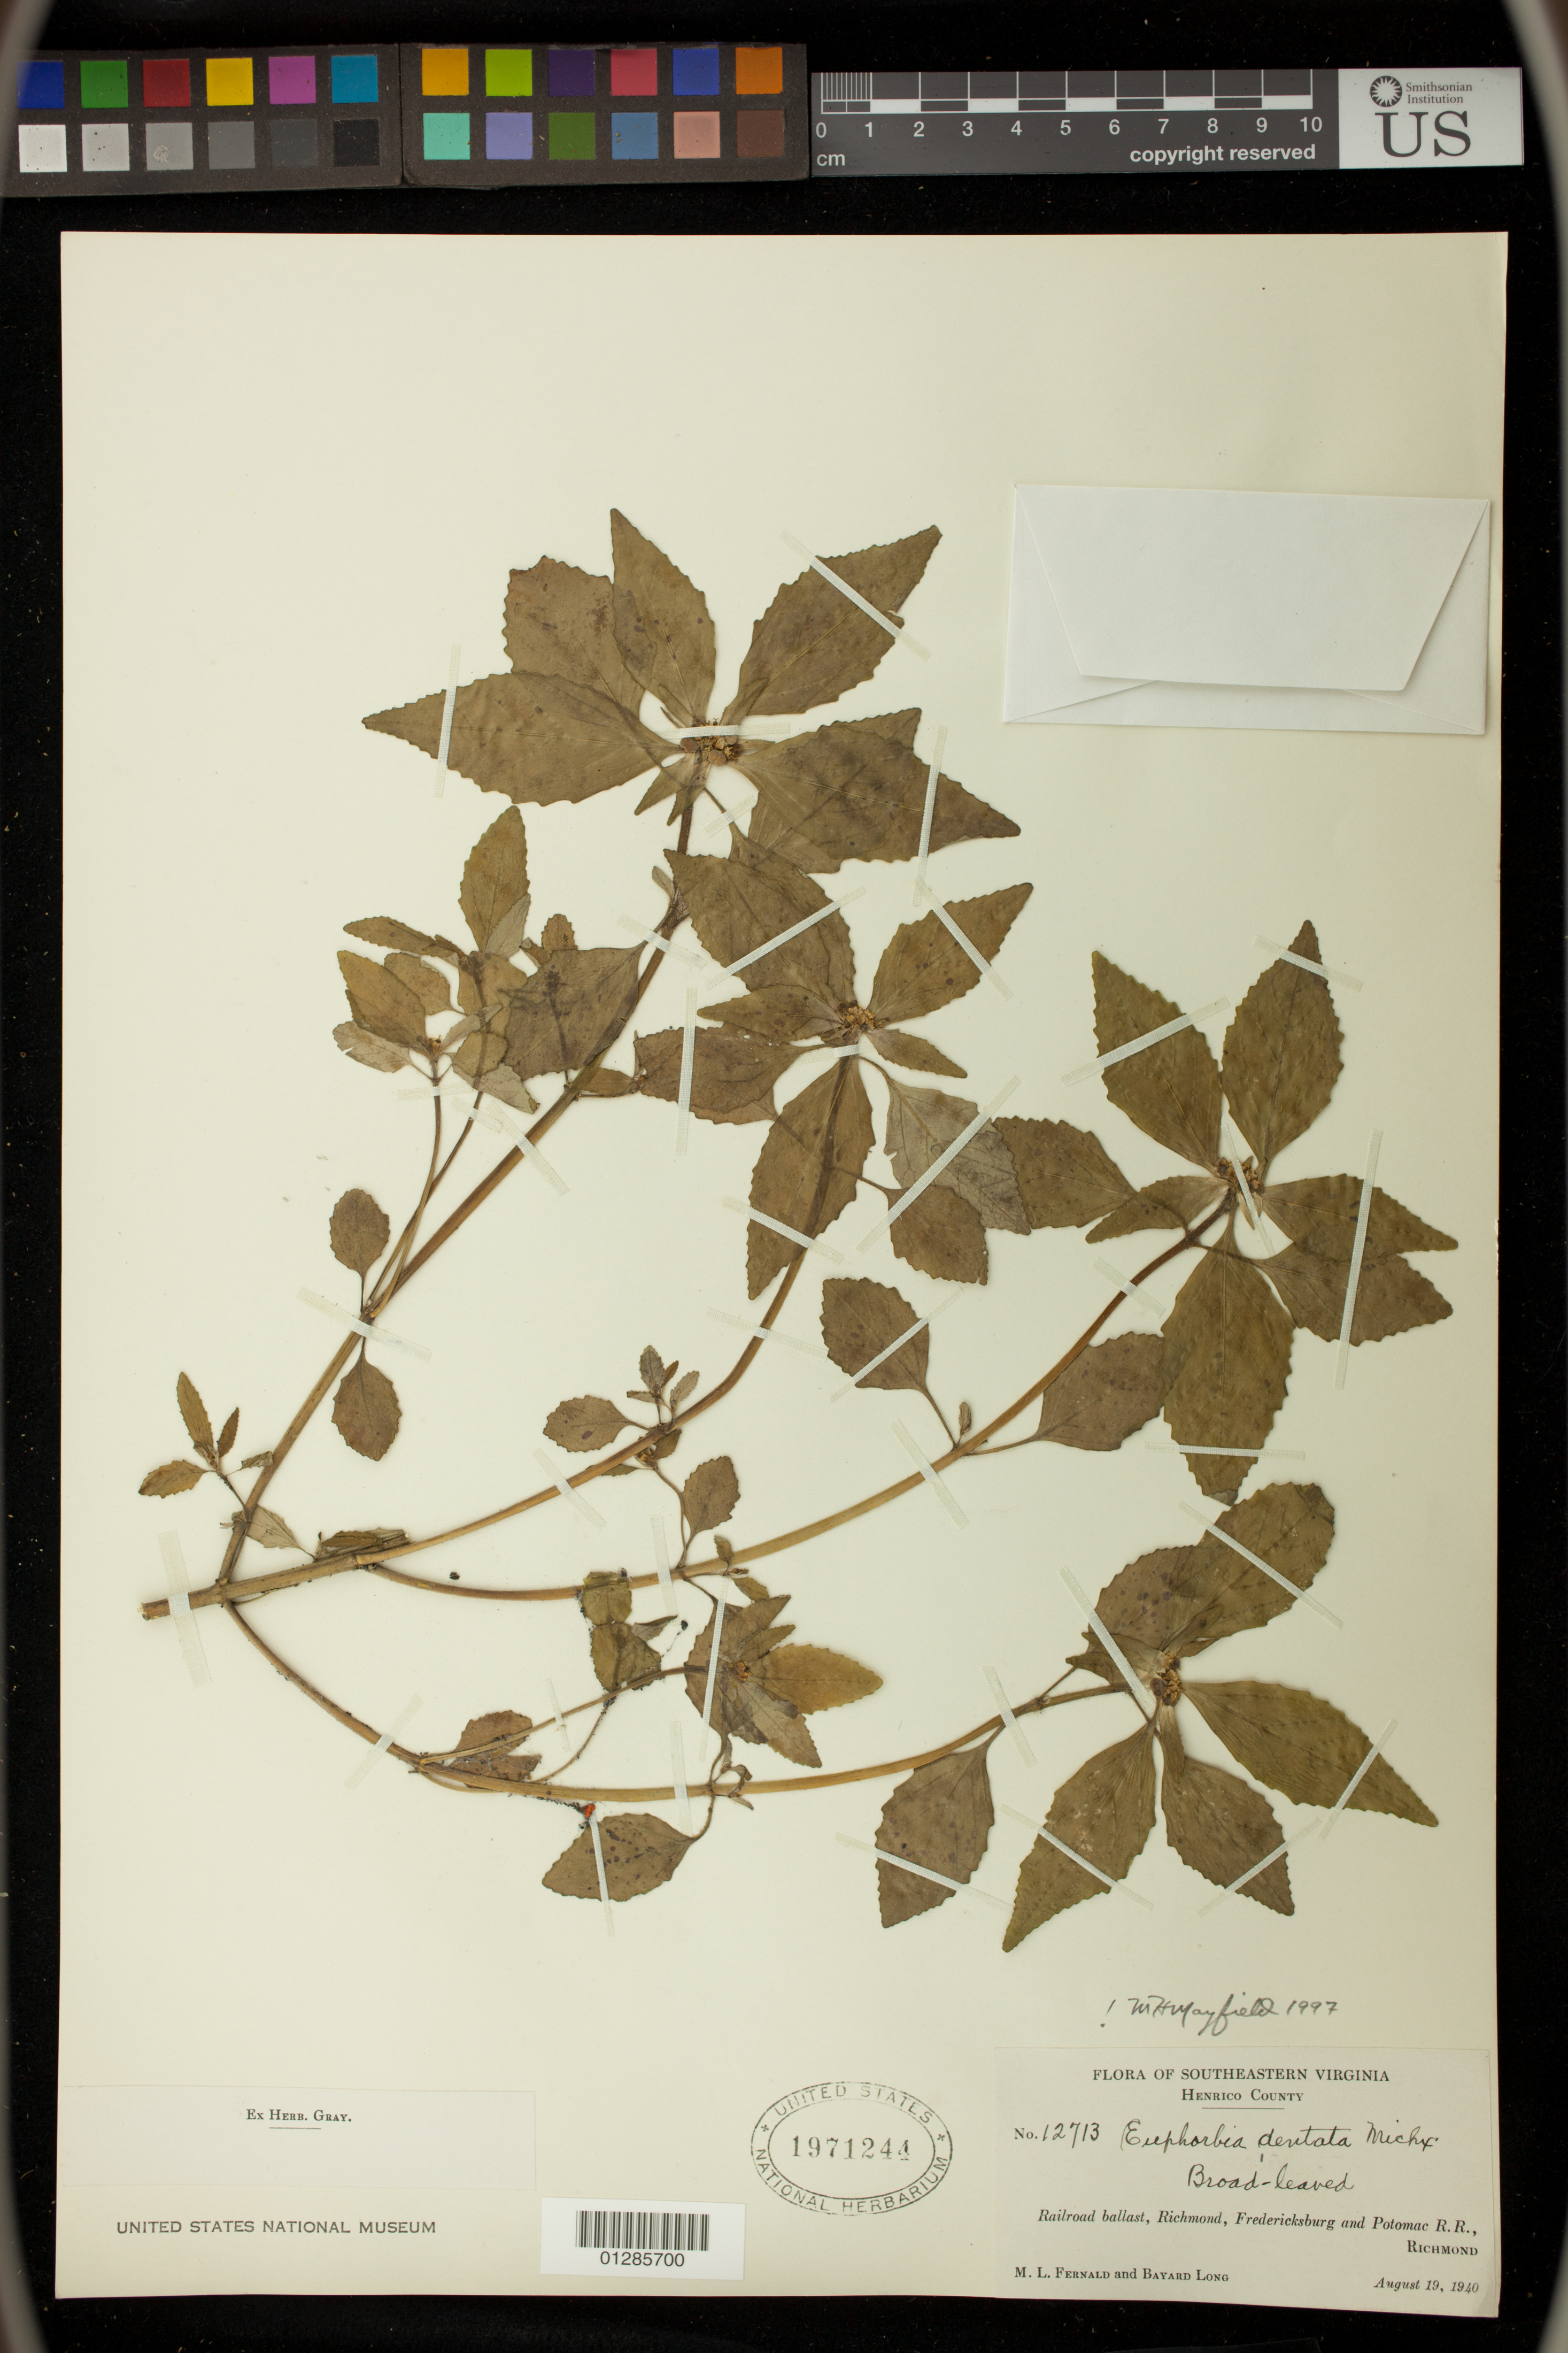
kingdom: Plantae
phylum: Tracheophyta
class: Magnoliopsida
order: Malpighiales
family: Euphorbiaceae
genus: Euphorbia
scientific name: Euphorbia dentata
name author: Michx.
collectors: M. L. Fernald & B. Long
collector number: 12713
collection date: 1940-08-19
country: United States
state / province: Virginia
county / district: Henrico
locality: Railroad ballast, Richmond, Fredericksburg and Potomac R.R., Richmond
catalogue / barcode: US 1971244